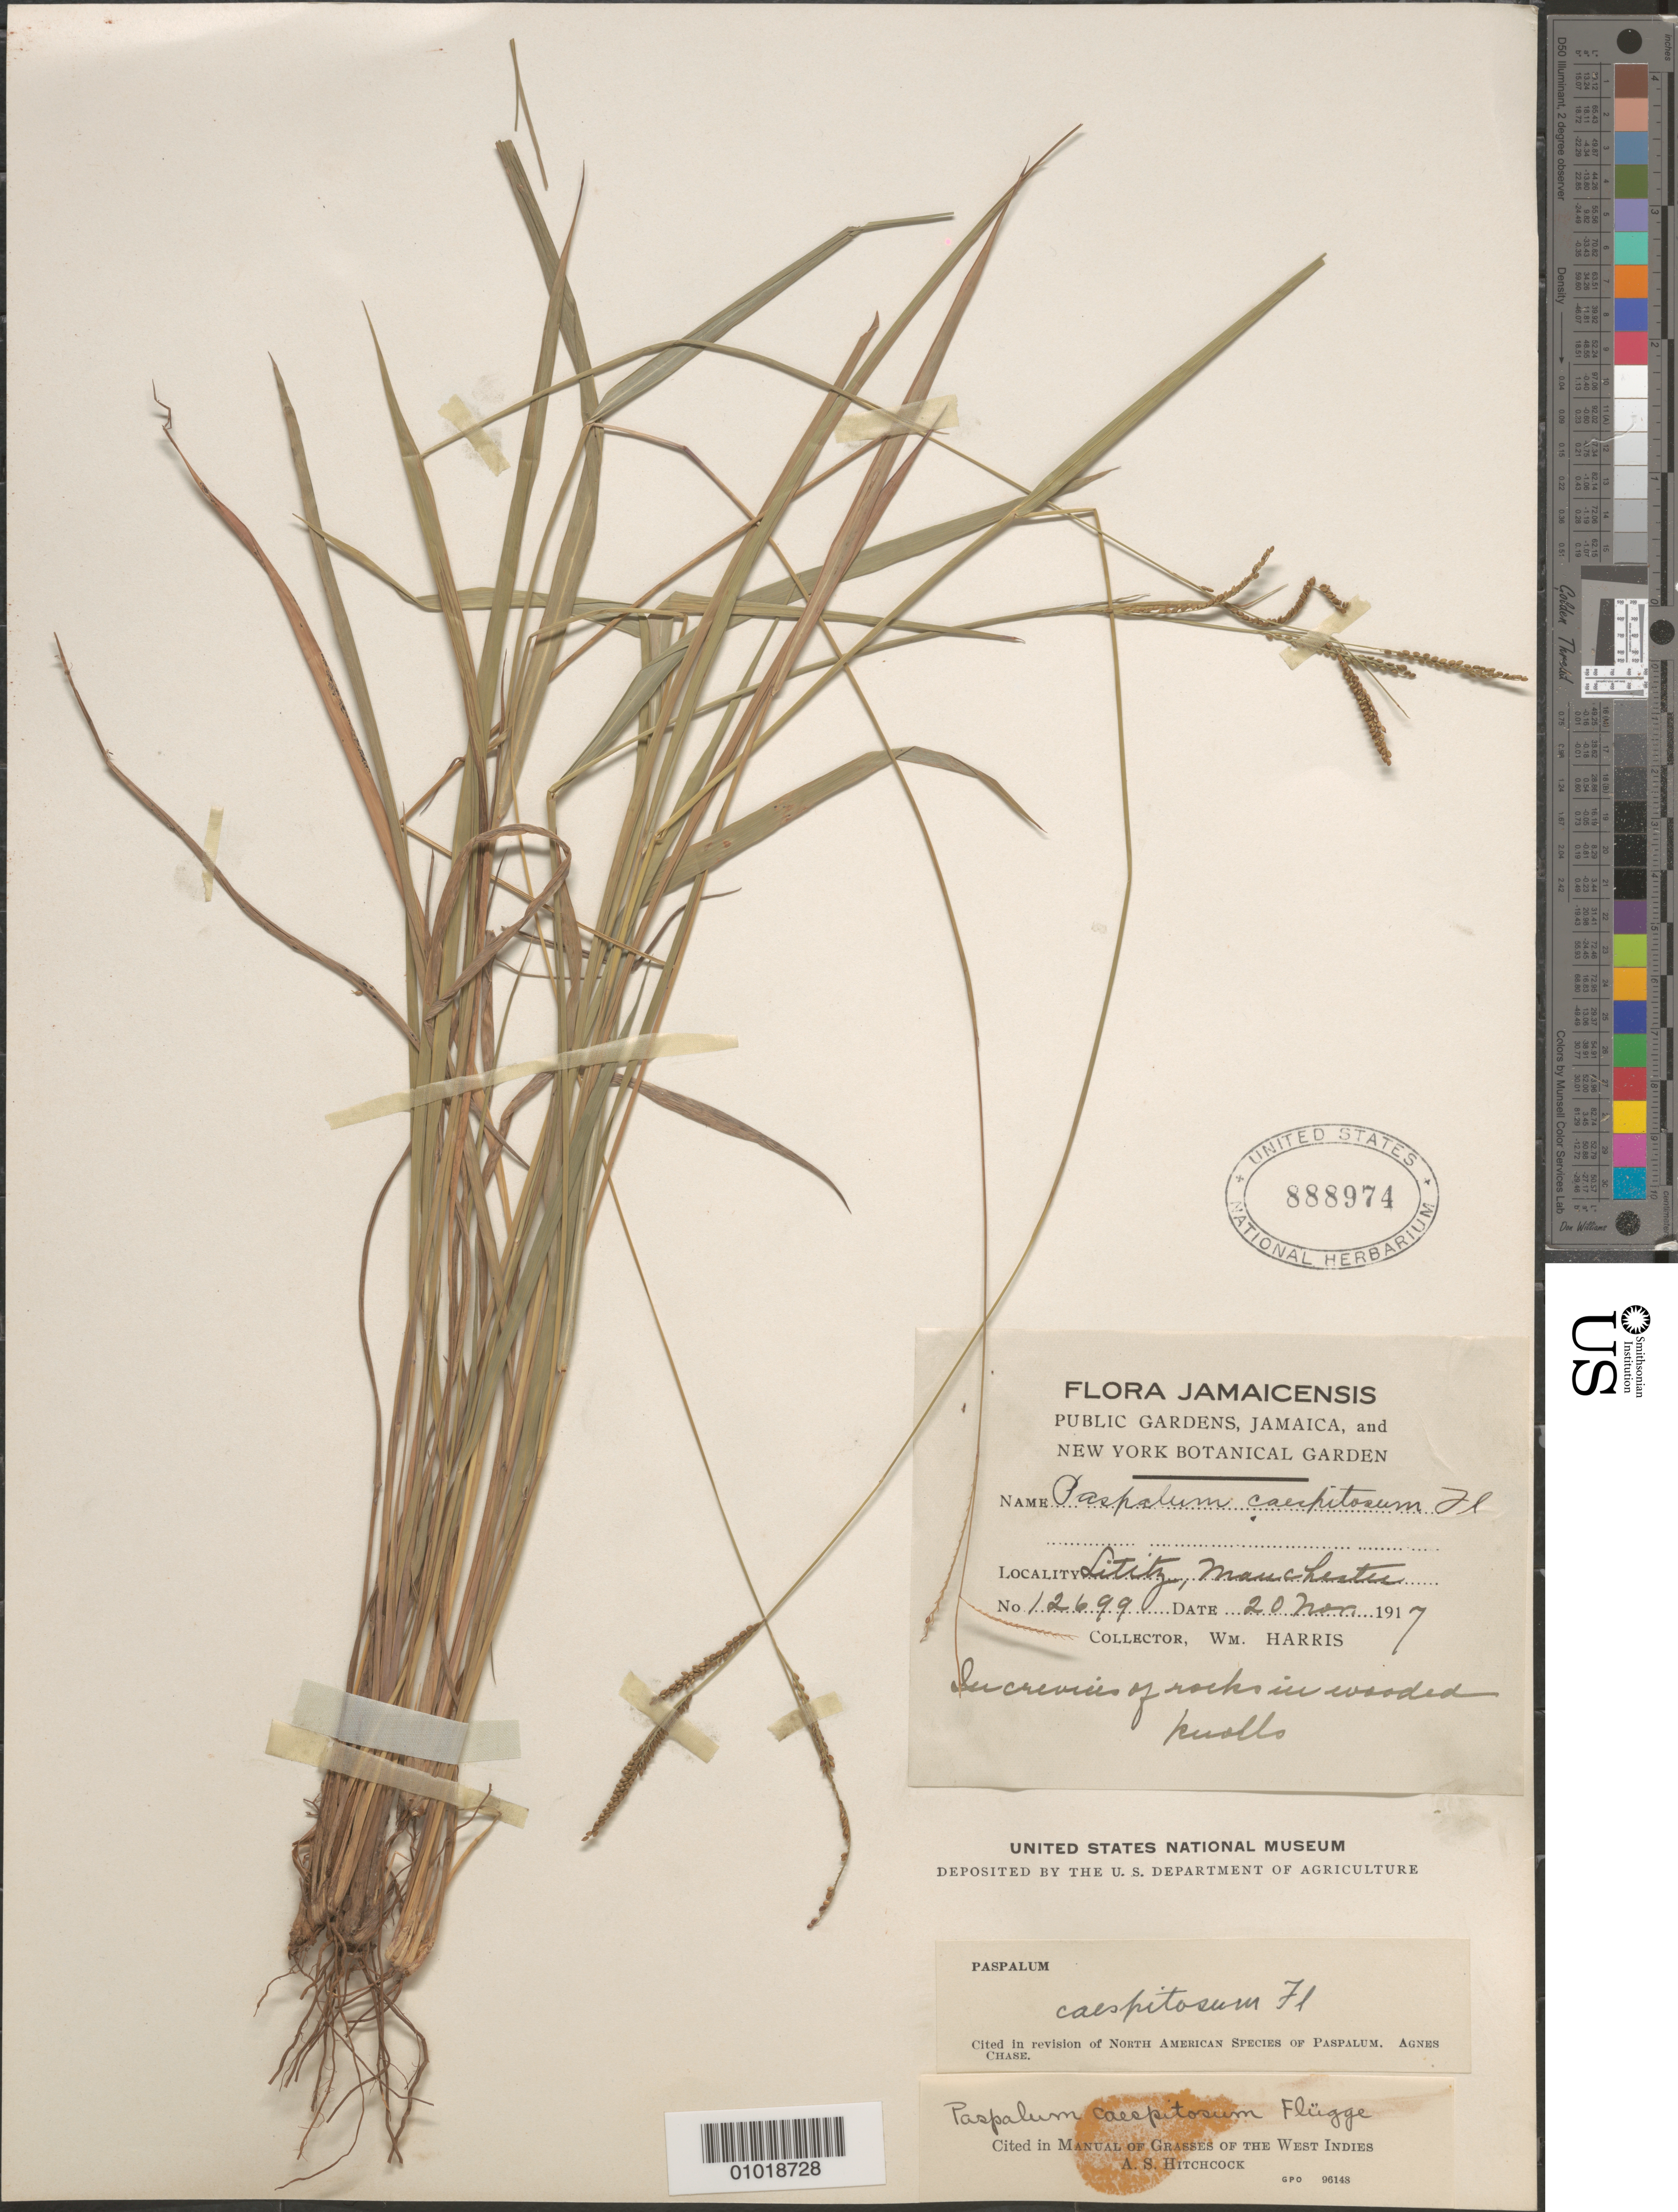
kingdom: Plantae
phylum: Tracheophyta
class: Liliopsida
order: Poales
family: Poaceae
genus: Paspalum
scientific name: Paspalum caespitosum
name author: Flüggé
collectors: W. Harris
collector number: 12699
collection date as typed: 20 Nov 1917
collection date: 1917-11-20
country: Jamaica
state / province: Saint James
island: Jamaica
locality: Litiz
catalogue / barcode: US 888974